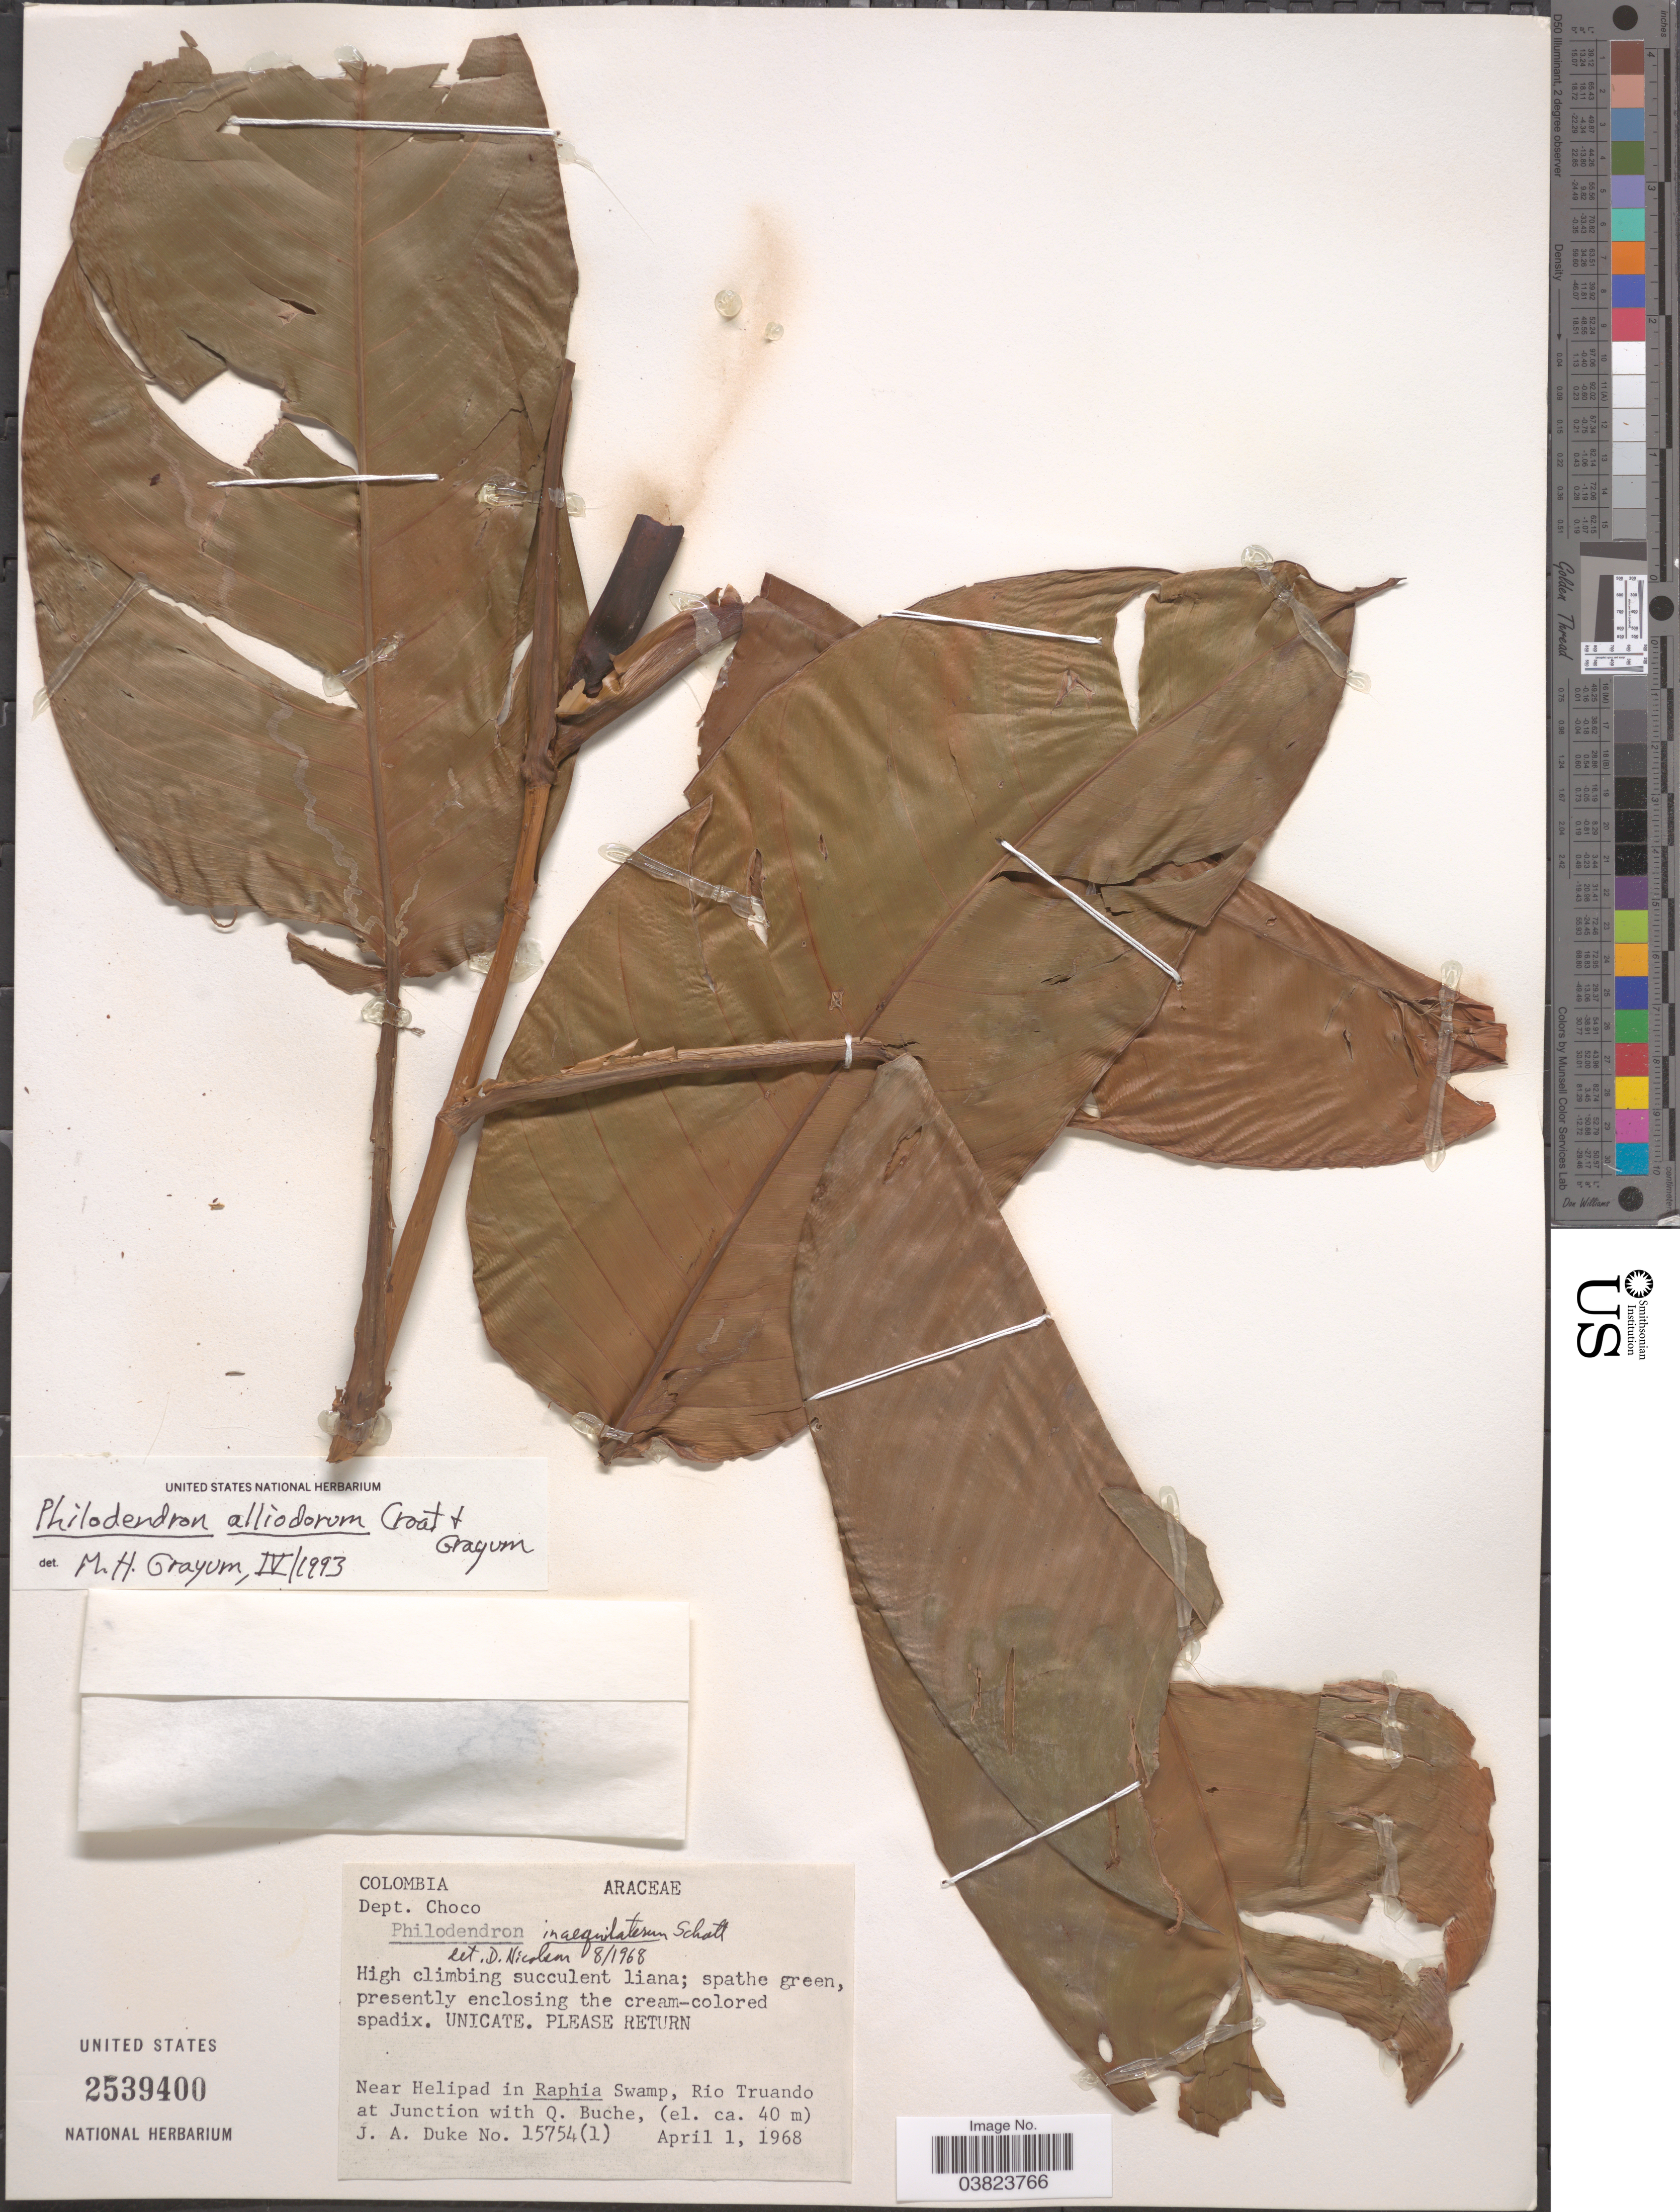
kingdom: Plantae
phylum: Tracheophyta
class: Liliopsida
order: Alismatales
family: Araceae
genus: Philodendron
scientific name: Philodendron alliodorum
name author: Croat & Grayum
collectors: J. A. Duke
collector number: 15754(1)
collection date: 1968-04-01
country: Colombia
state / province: Chocó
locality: Dept. Choco. Near Helipad in Raphia Swamp, Rio Truando at Junction with Q. Buche.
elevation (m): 40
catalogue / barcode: US 2539400